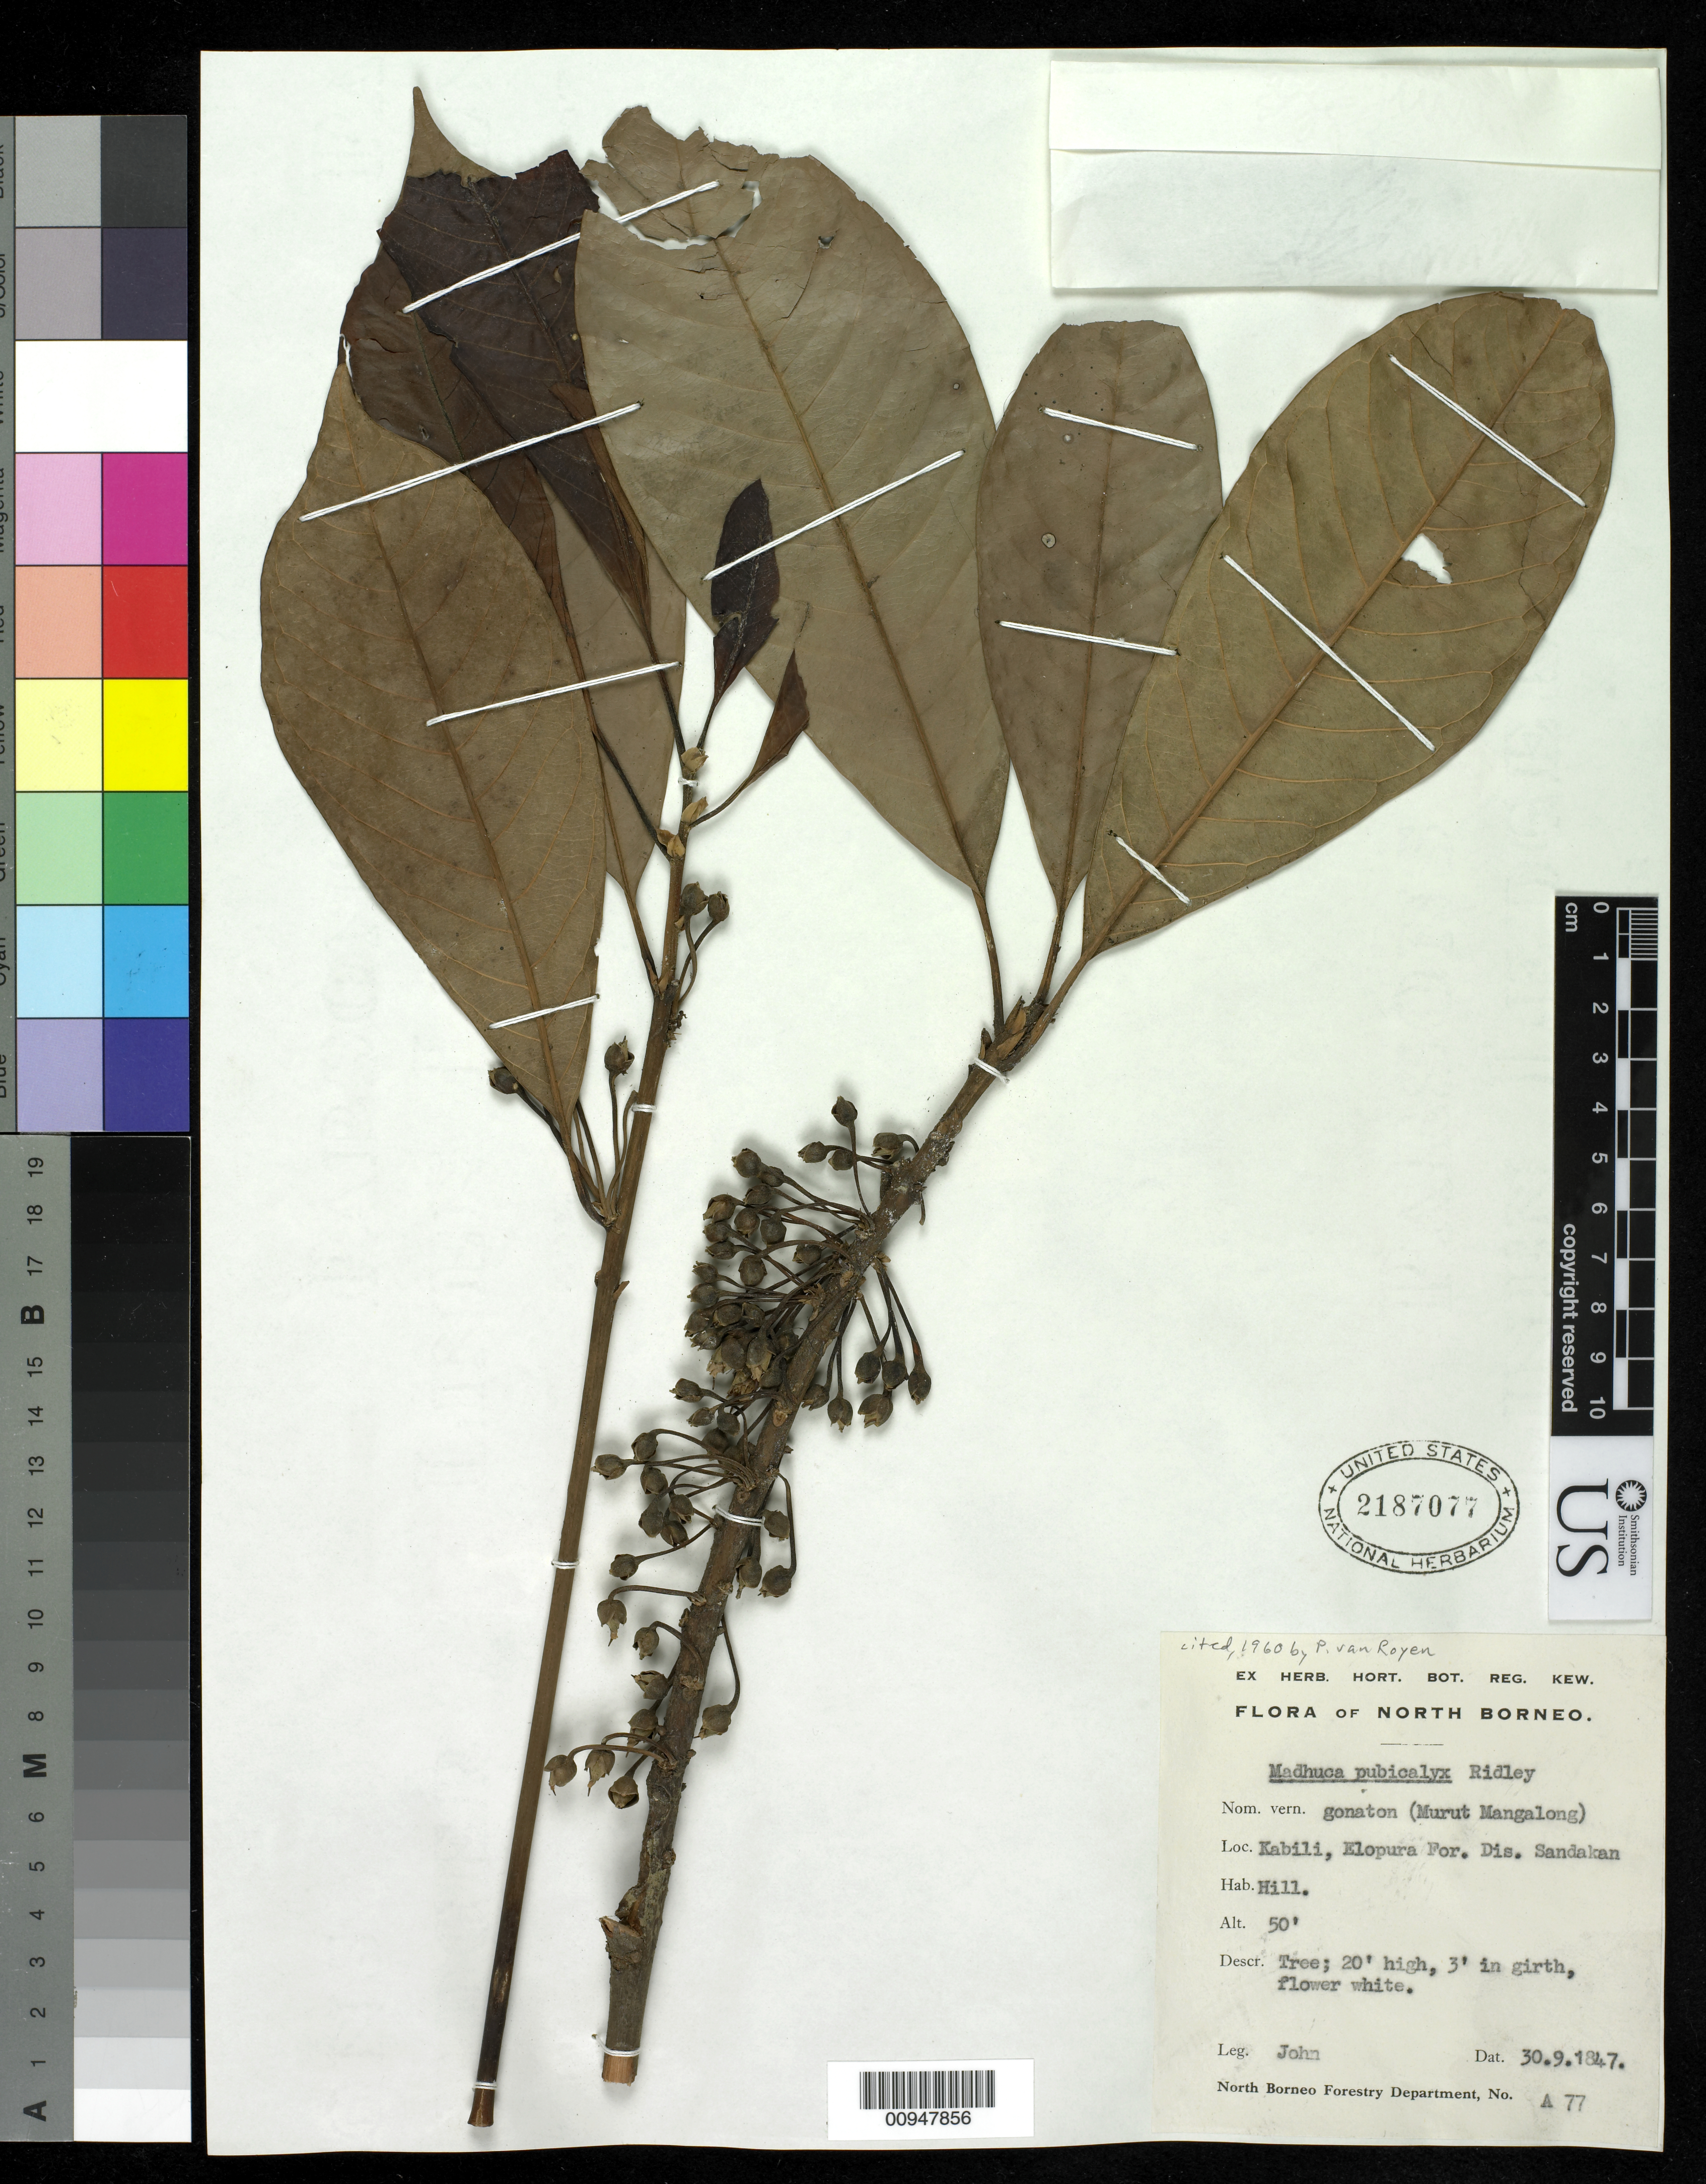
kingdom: Plantae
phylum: Tracheophyta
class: Magnoliopsida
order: Ericales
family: Sapotaceae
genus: Madhuca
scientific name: Madhuca pubicalyx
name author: Ridl.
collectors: -. John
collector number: A 77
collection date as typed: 30 Sep 1947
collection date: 1947-09-30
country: Malaysia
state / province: Sabah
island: Borneo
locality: Kabili, Klopura For. Dis., Sandakan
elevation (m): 15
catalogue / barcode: US 2187077